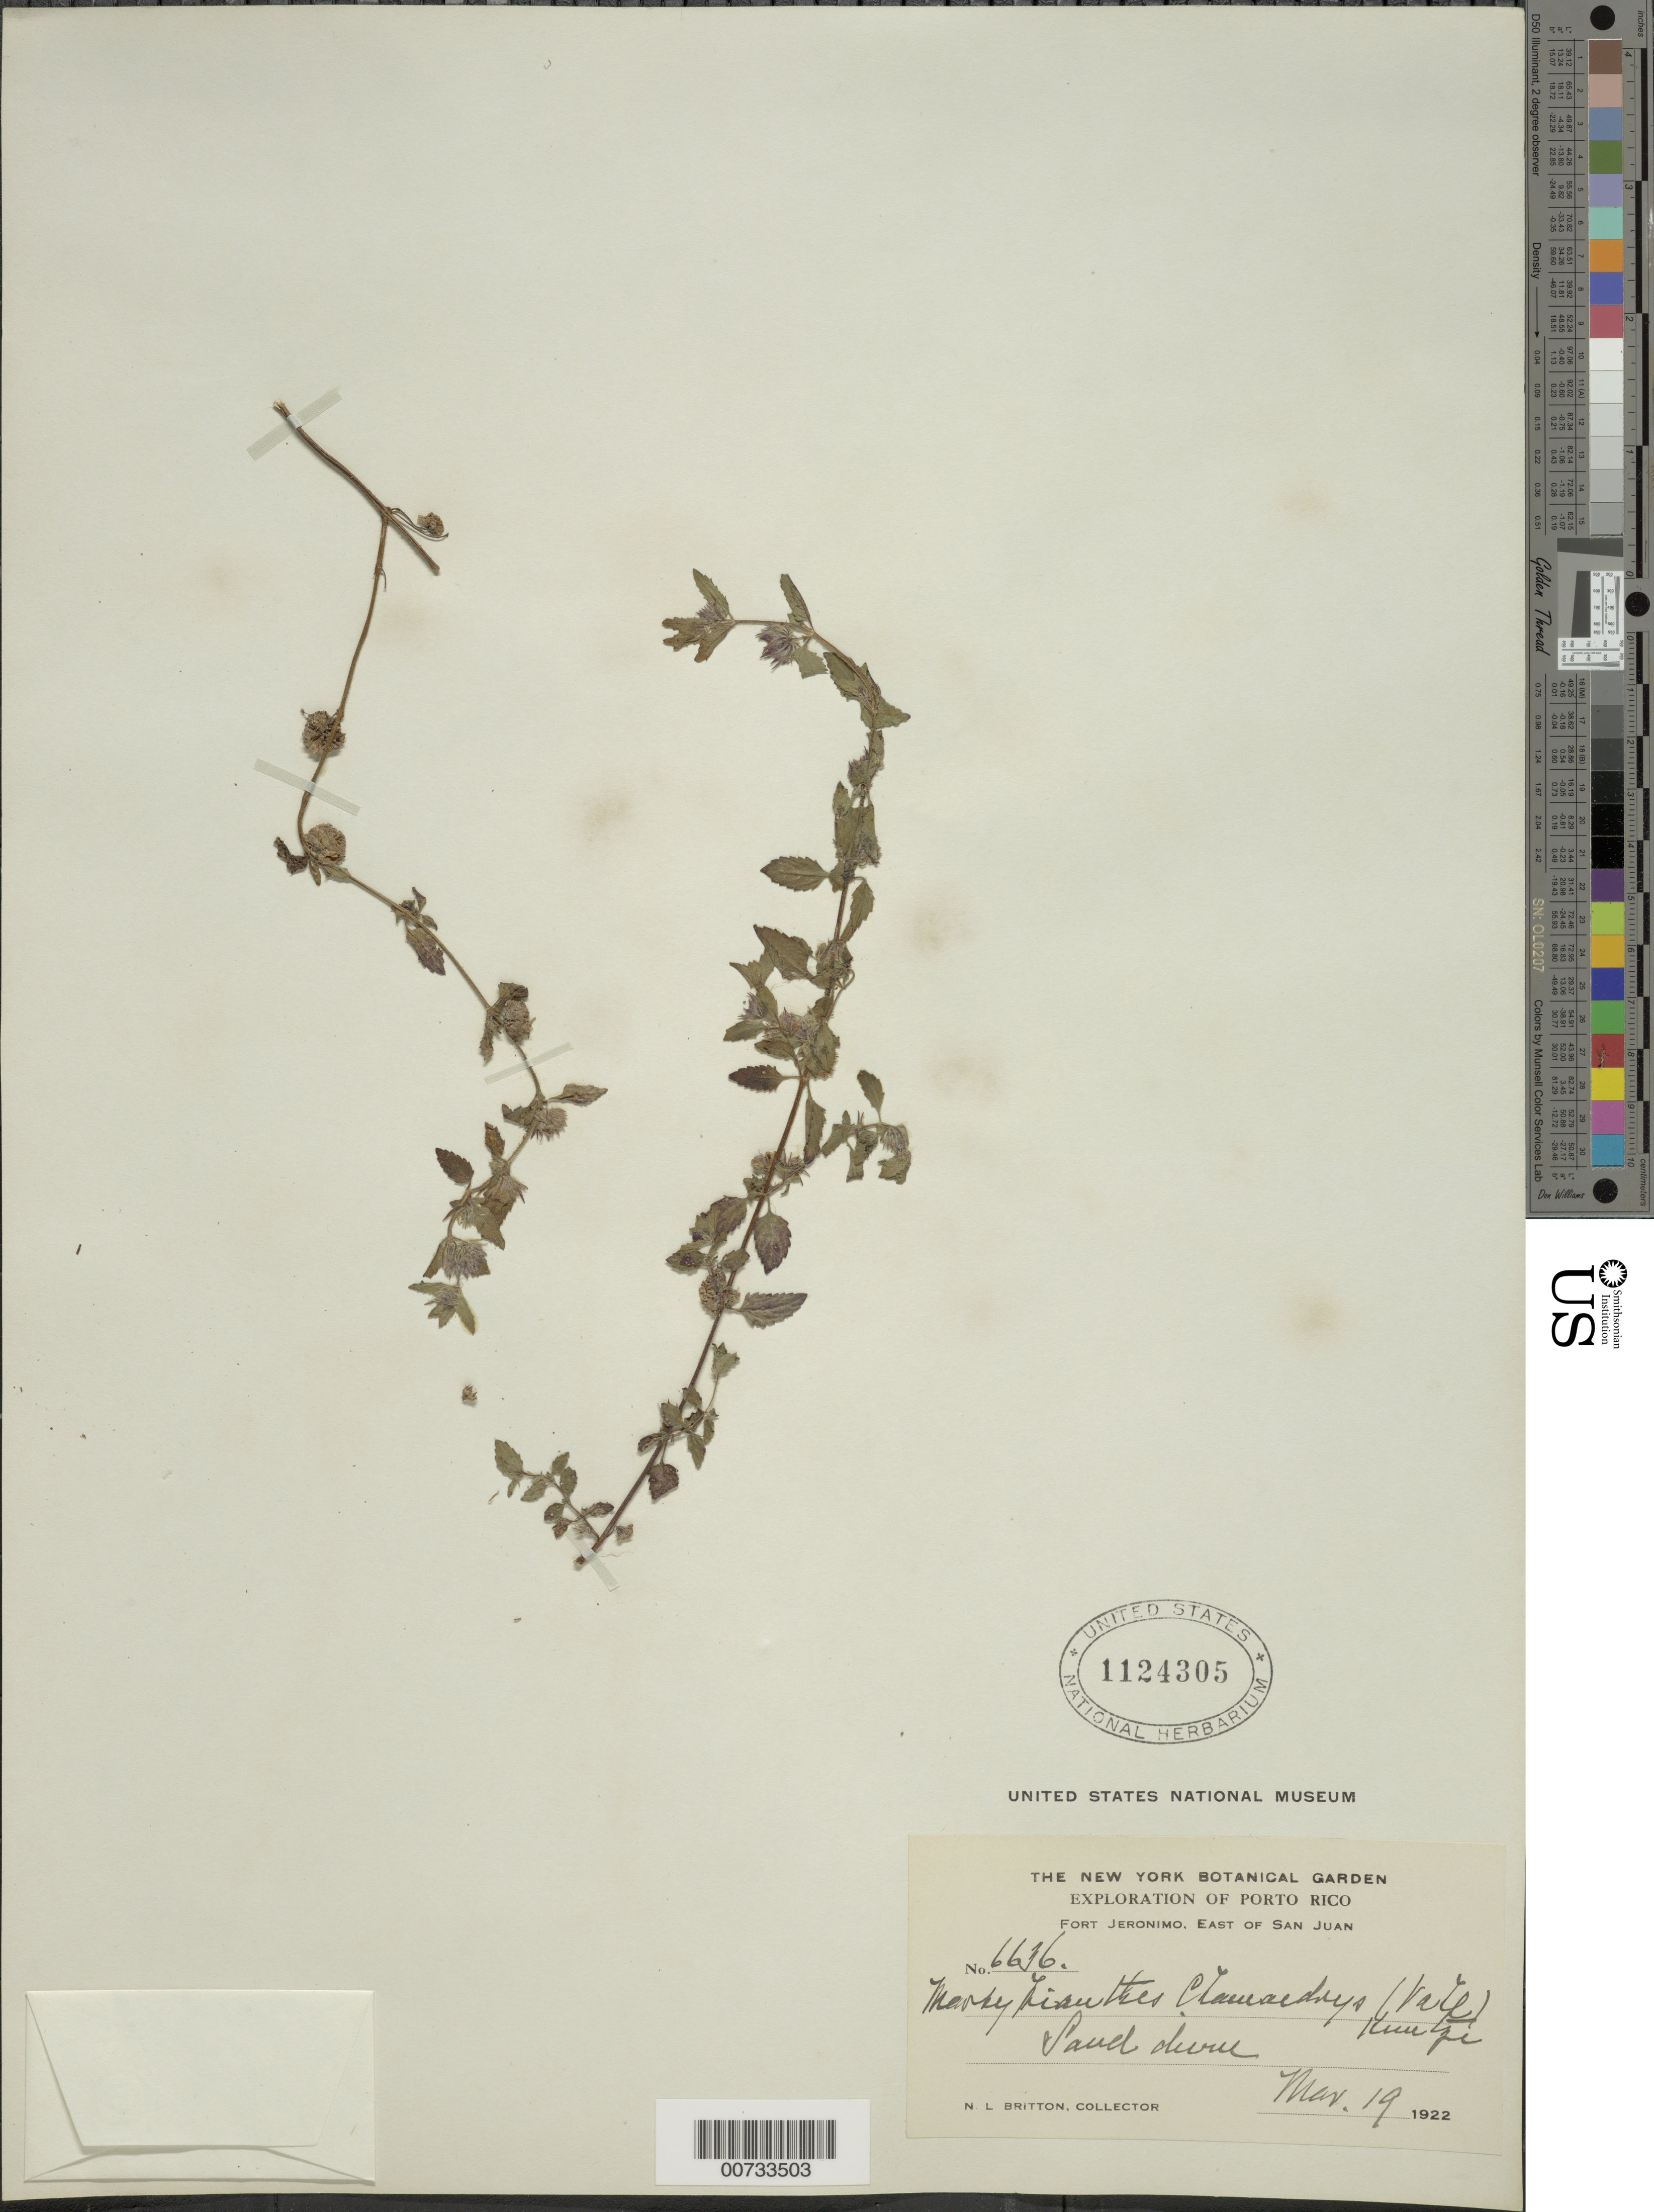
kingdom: Plantae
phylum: Tracheophyta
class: Magnoliopsida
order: Lamiales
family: Lamiaceae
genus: Marsypianthes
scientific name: Marsypianthes chamaedrys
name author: (Vahl) Kuntze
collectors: N. Britton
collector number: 6636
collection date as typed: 19 Mar 1922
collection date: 1922-03-19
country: Puerto Rico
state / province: San Juan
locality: Fort Jeronimo, E of San Juan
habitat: Sand dune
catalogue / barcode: US 1124305